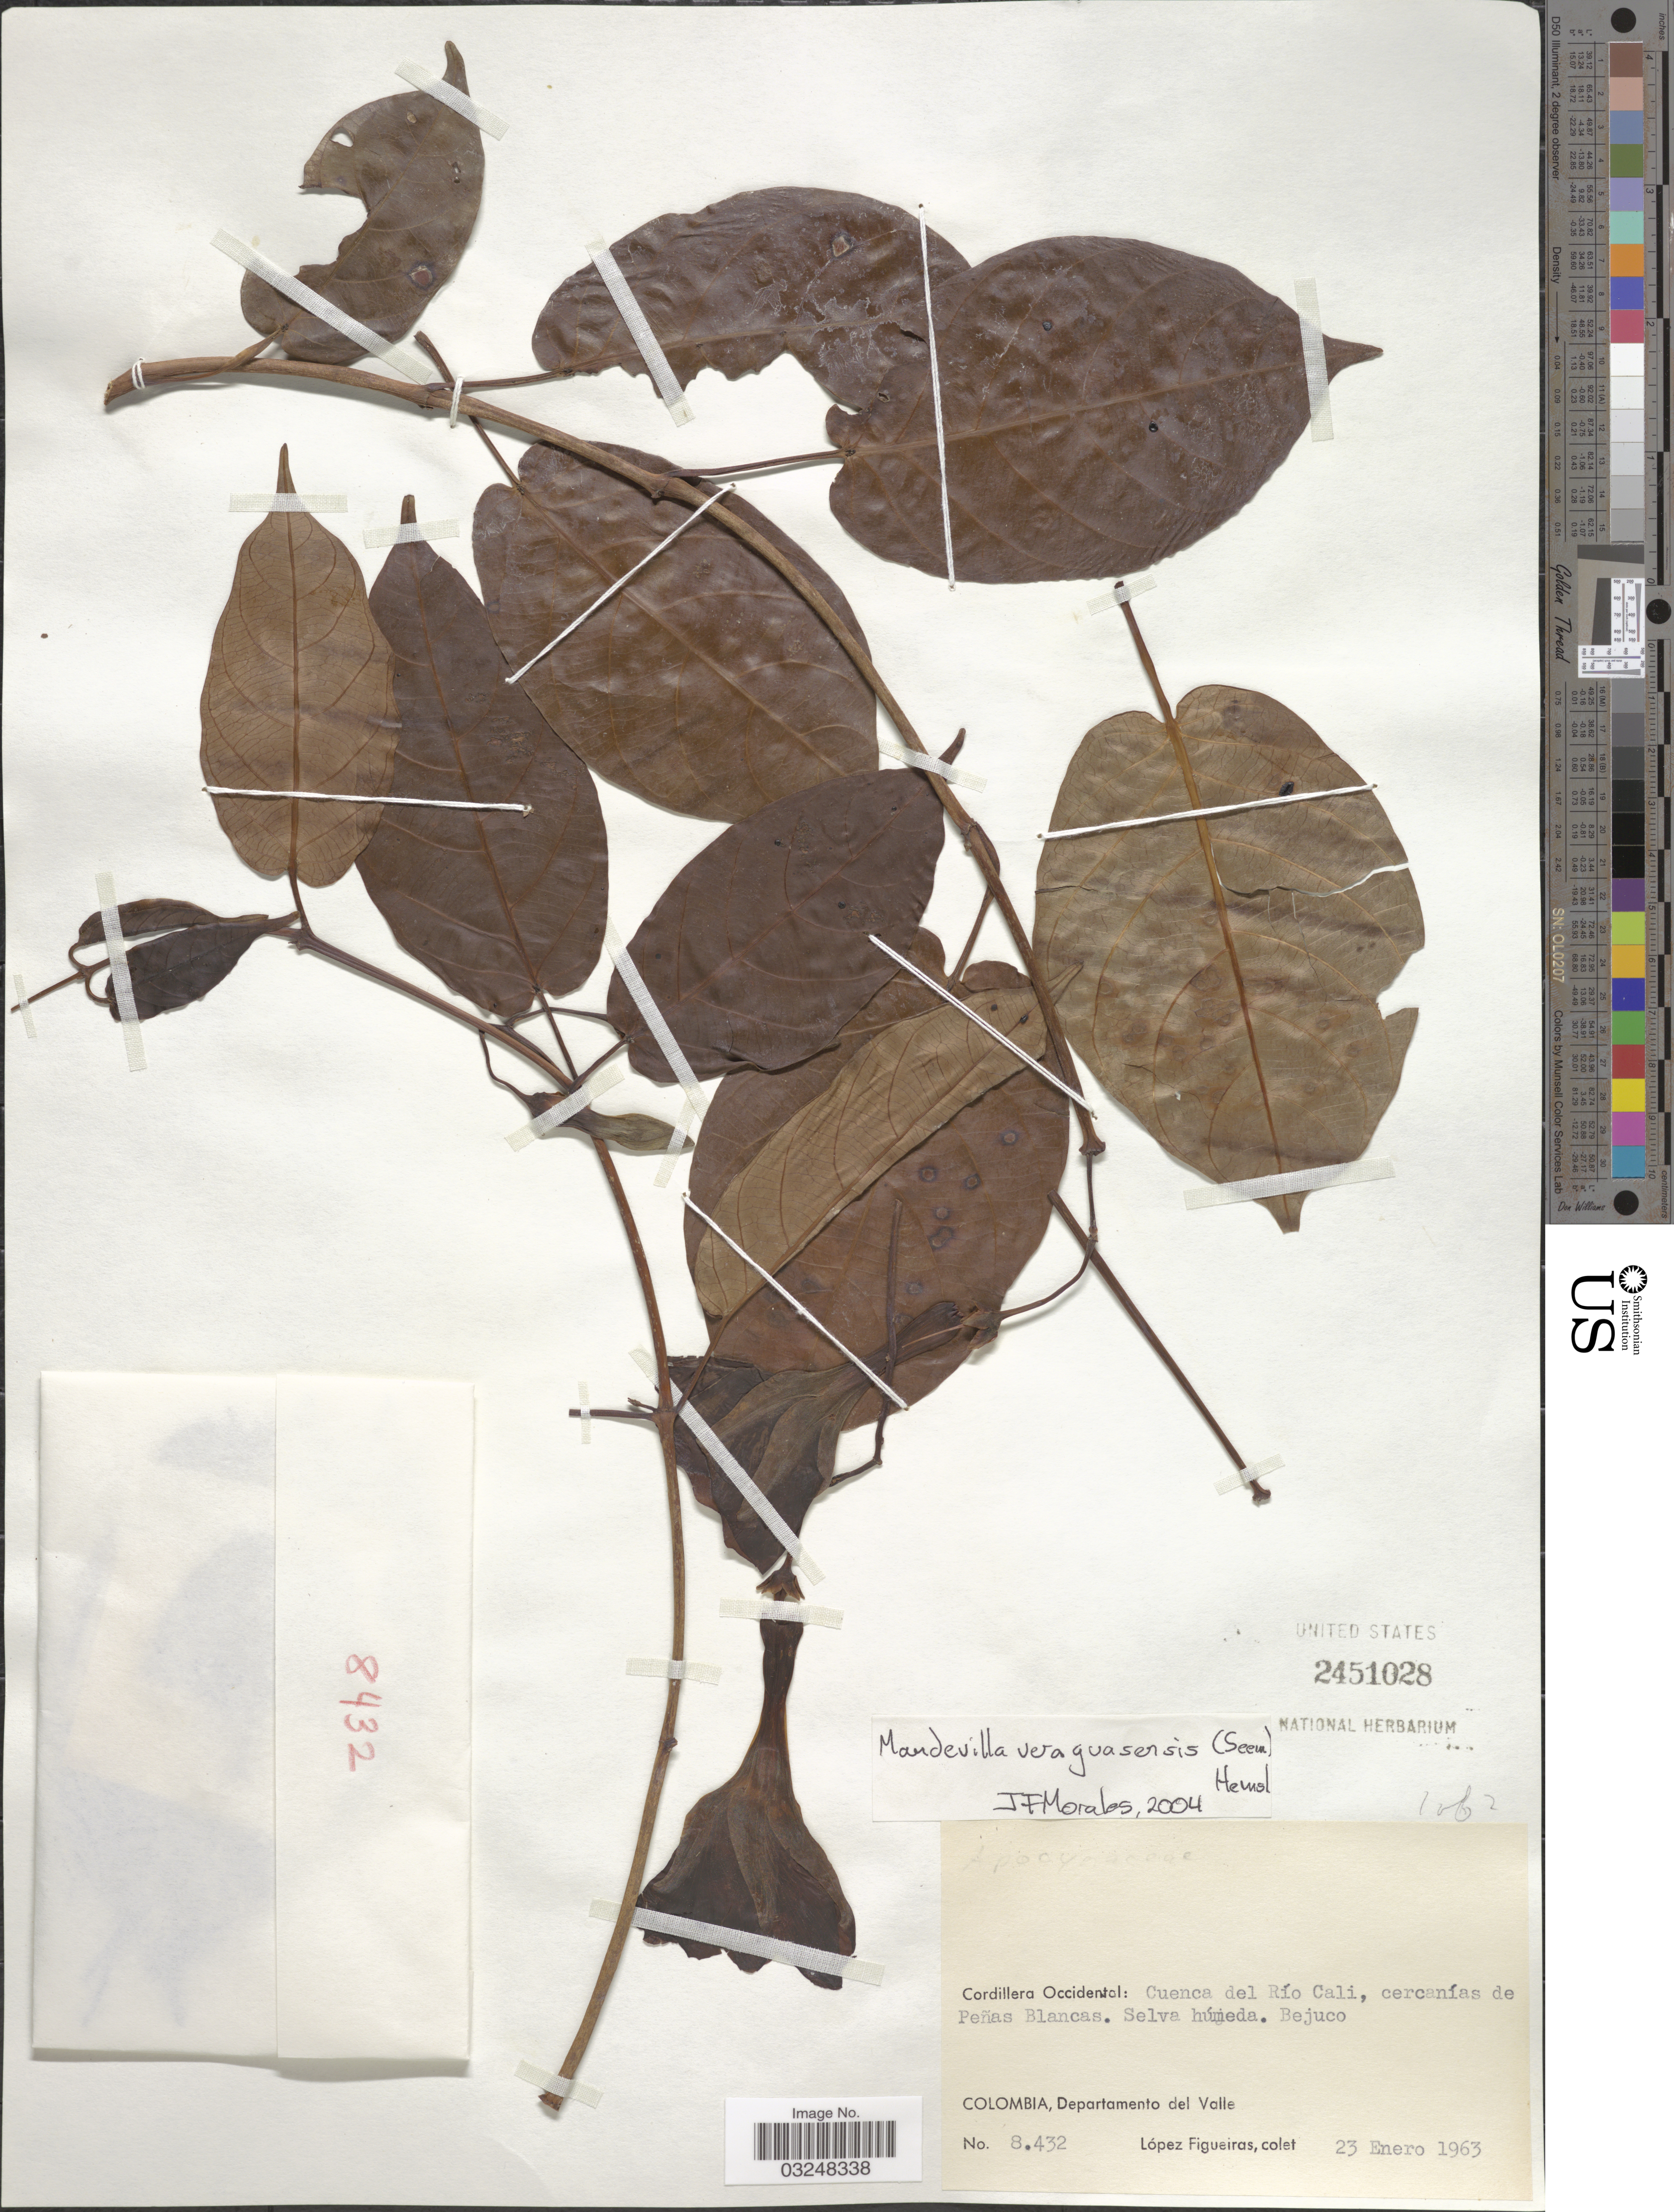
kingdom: Plantae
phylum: Tracheophyta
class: Magnoliopsida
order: Gentianales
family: Apocynaceae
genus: Mandevilla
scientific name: Mandevilla veraguensis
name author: Hemsl.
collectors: M. López Figueiras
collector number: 8432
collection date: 1963-01-23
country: Colombia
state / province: Valle del Cauca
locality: Cordillera Occidental: Cuenca del Río Cali, cercanías de Peñas Blancas. Departamento del Valle.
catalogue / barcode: US 2451028